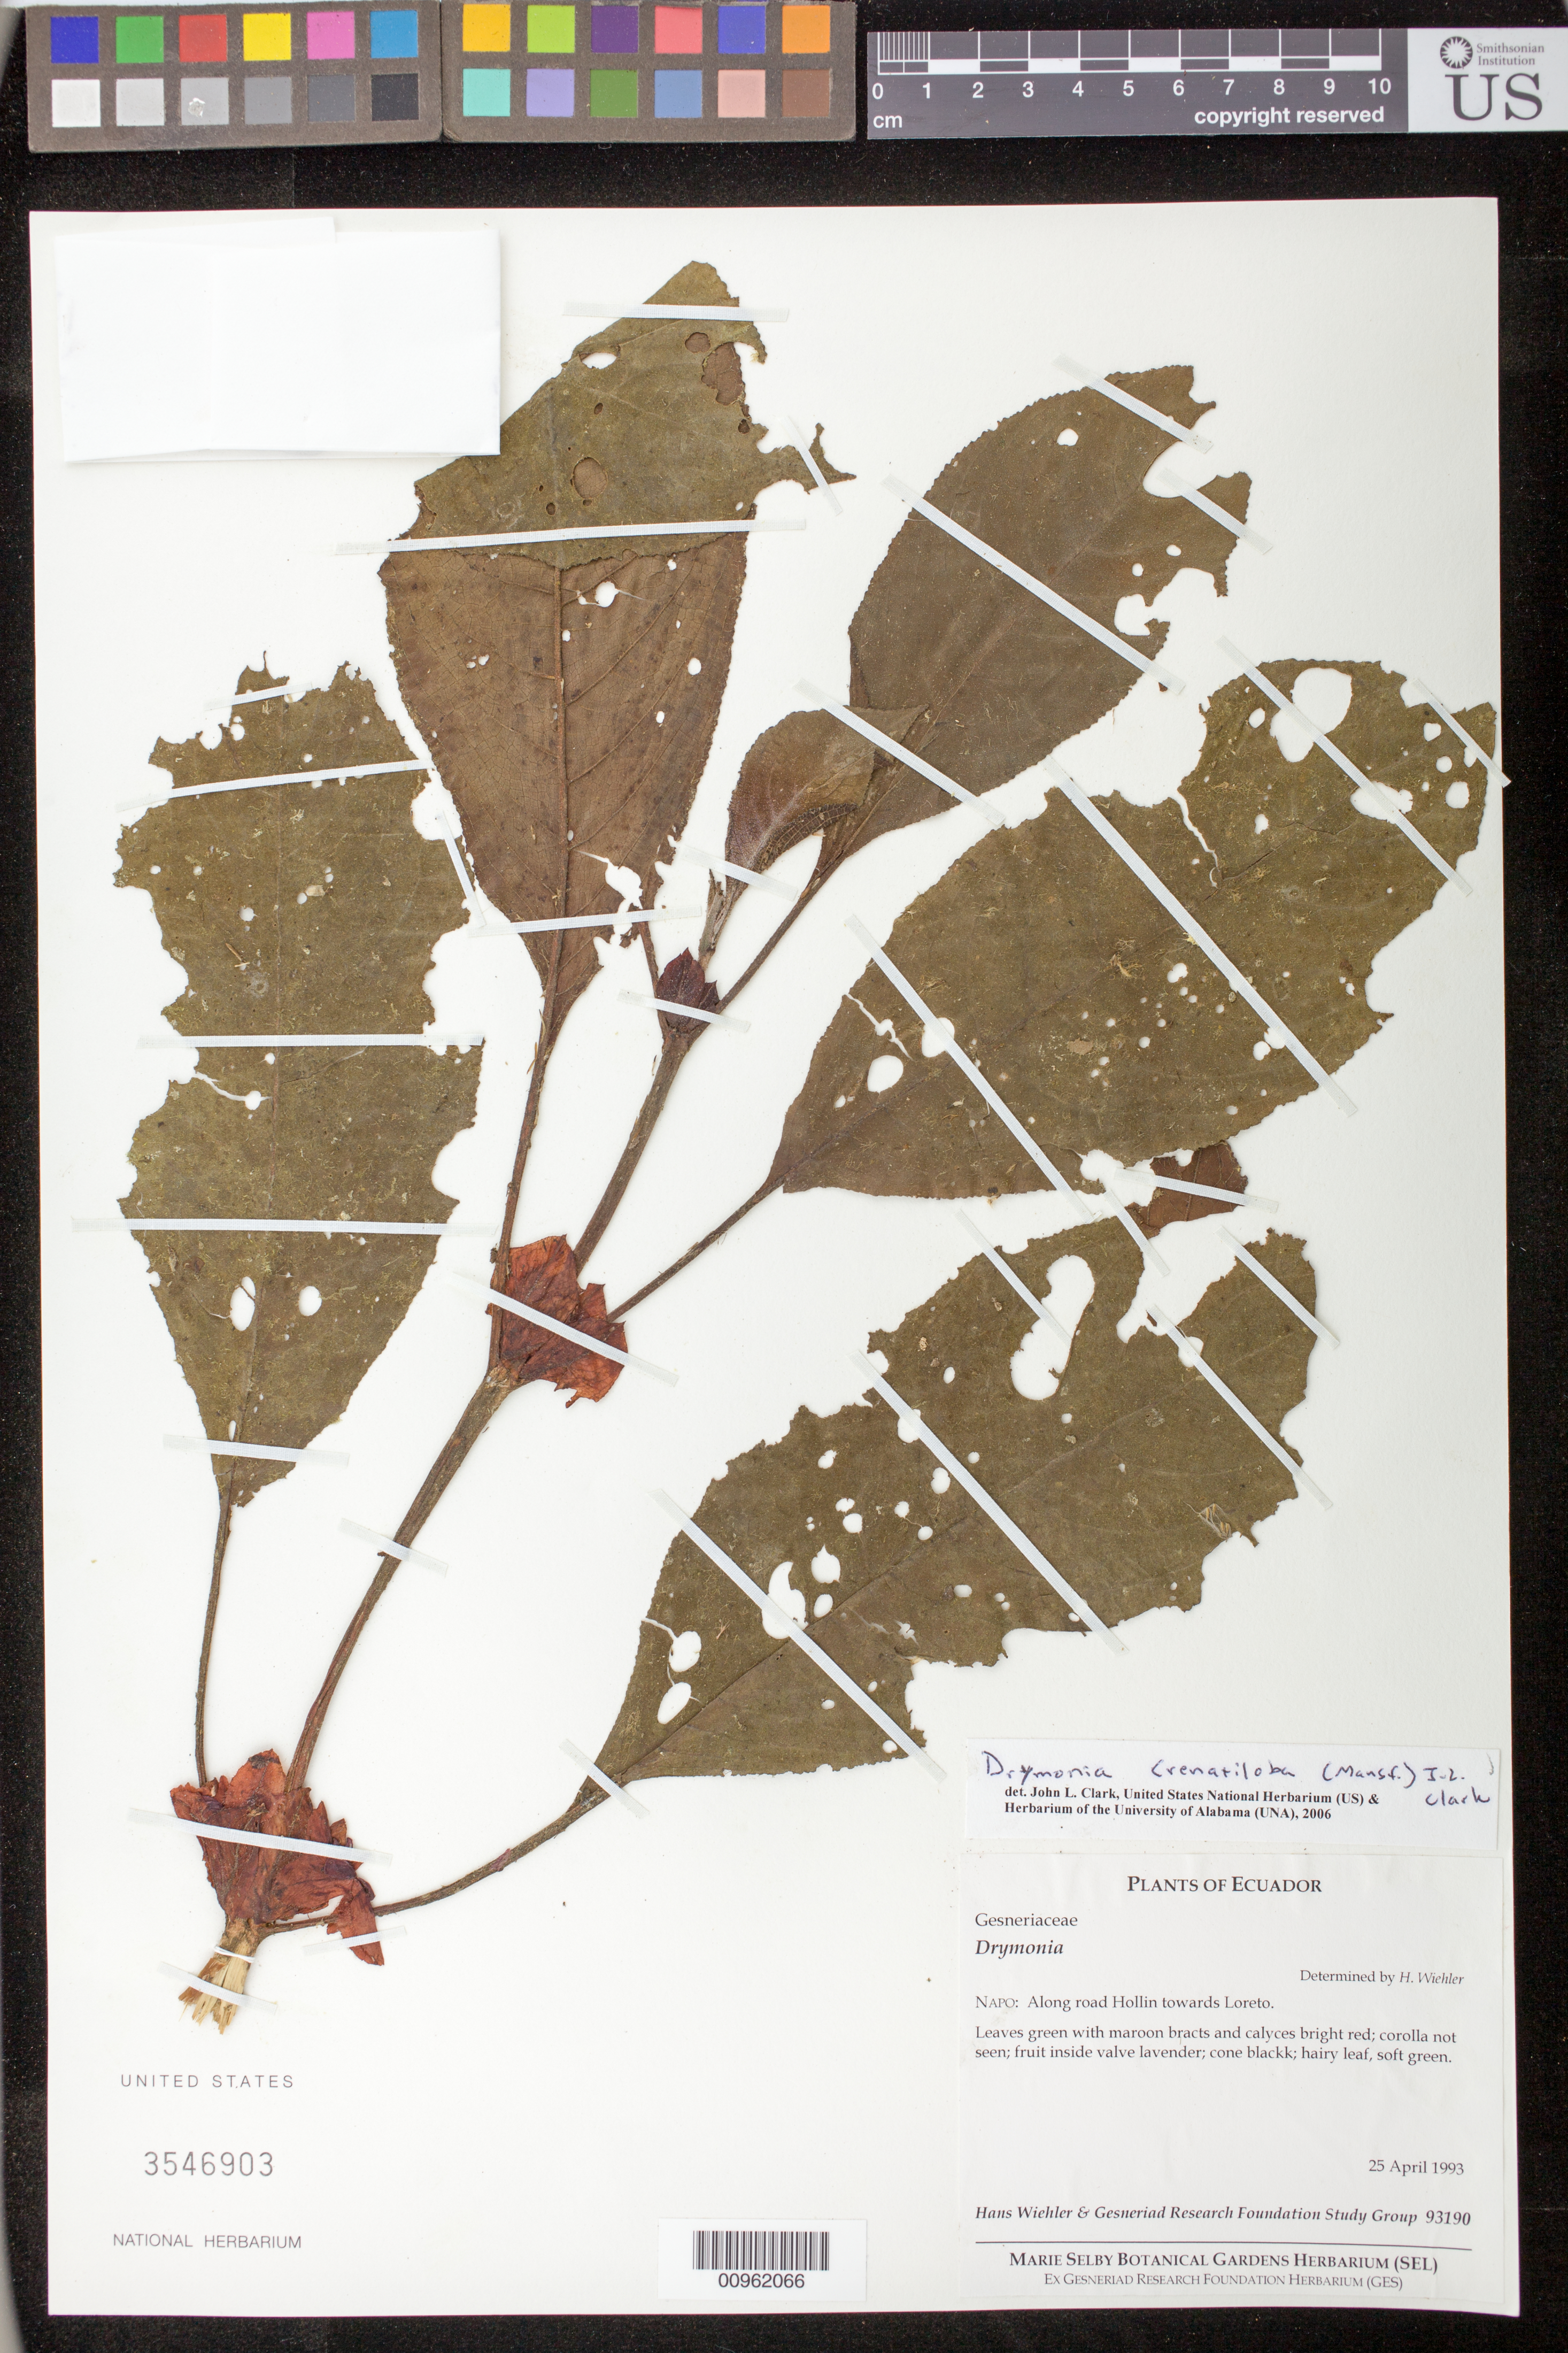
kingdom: Plantae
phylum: Tracheophyta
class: Magnoliopsida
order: Lamiales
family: Gesneriaceae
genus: Drymonia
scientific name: Drymonia crenatiloba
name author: (Mansf.) Wiehler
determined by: Clark, J. L., (SEL), The Marie Selby Botanical Garden (UNITED STATES)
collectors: H. J. Wiehler & GRF Study Group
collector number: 93190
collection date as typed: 25 Apr 1993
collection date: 1993-04-25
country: Ecuador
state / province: Napo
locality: Napo: along road Hollin towards Loreto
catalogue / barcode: US 3546903